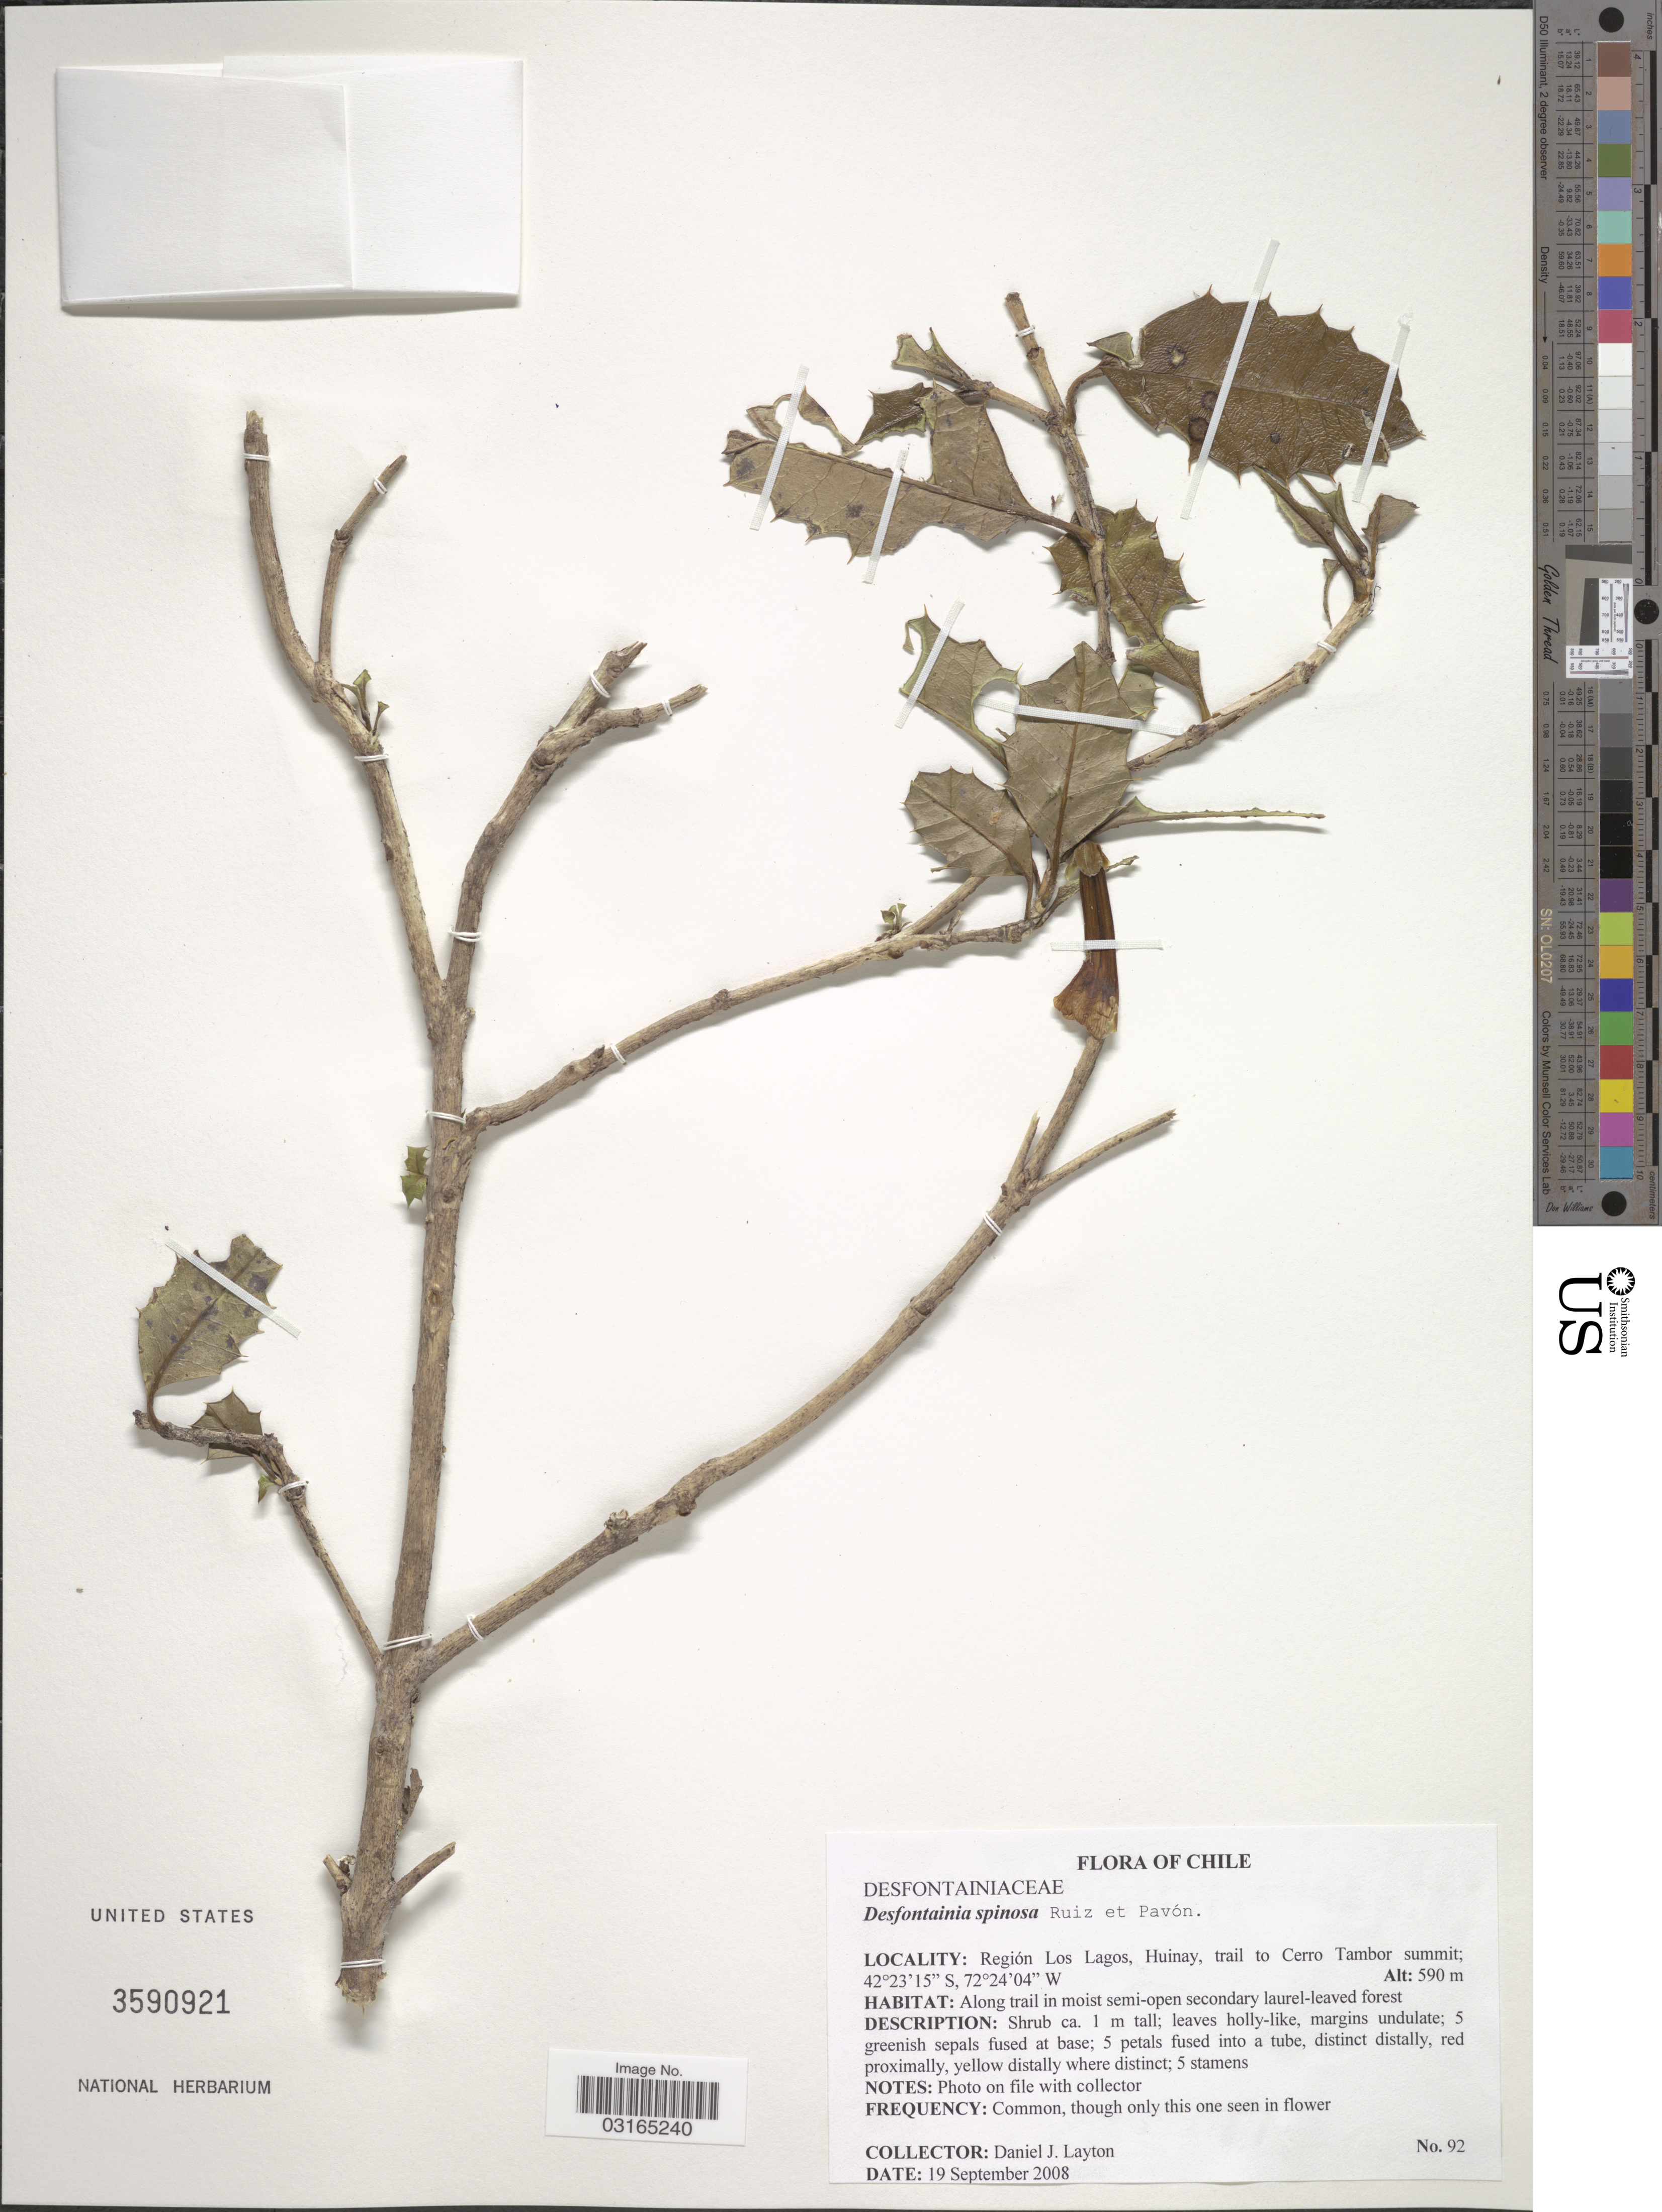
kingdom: Plantae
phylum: Tracheophyta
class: Magnoliopsida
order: Bruniales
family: Columelliaceae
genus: Desfontainia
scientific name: Desfontainia spinosa var. spinosa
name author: Ruiz & Pav.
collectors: D. J. Layton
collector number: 92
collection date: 2008-09-19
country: Chile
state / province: Los Lagos (X)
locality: Región Los Lagos, Huinay, trail to Cerro Tambor summit.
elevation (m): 590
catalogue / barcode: US 3590921